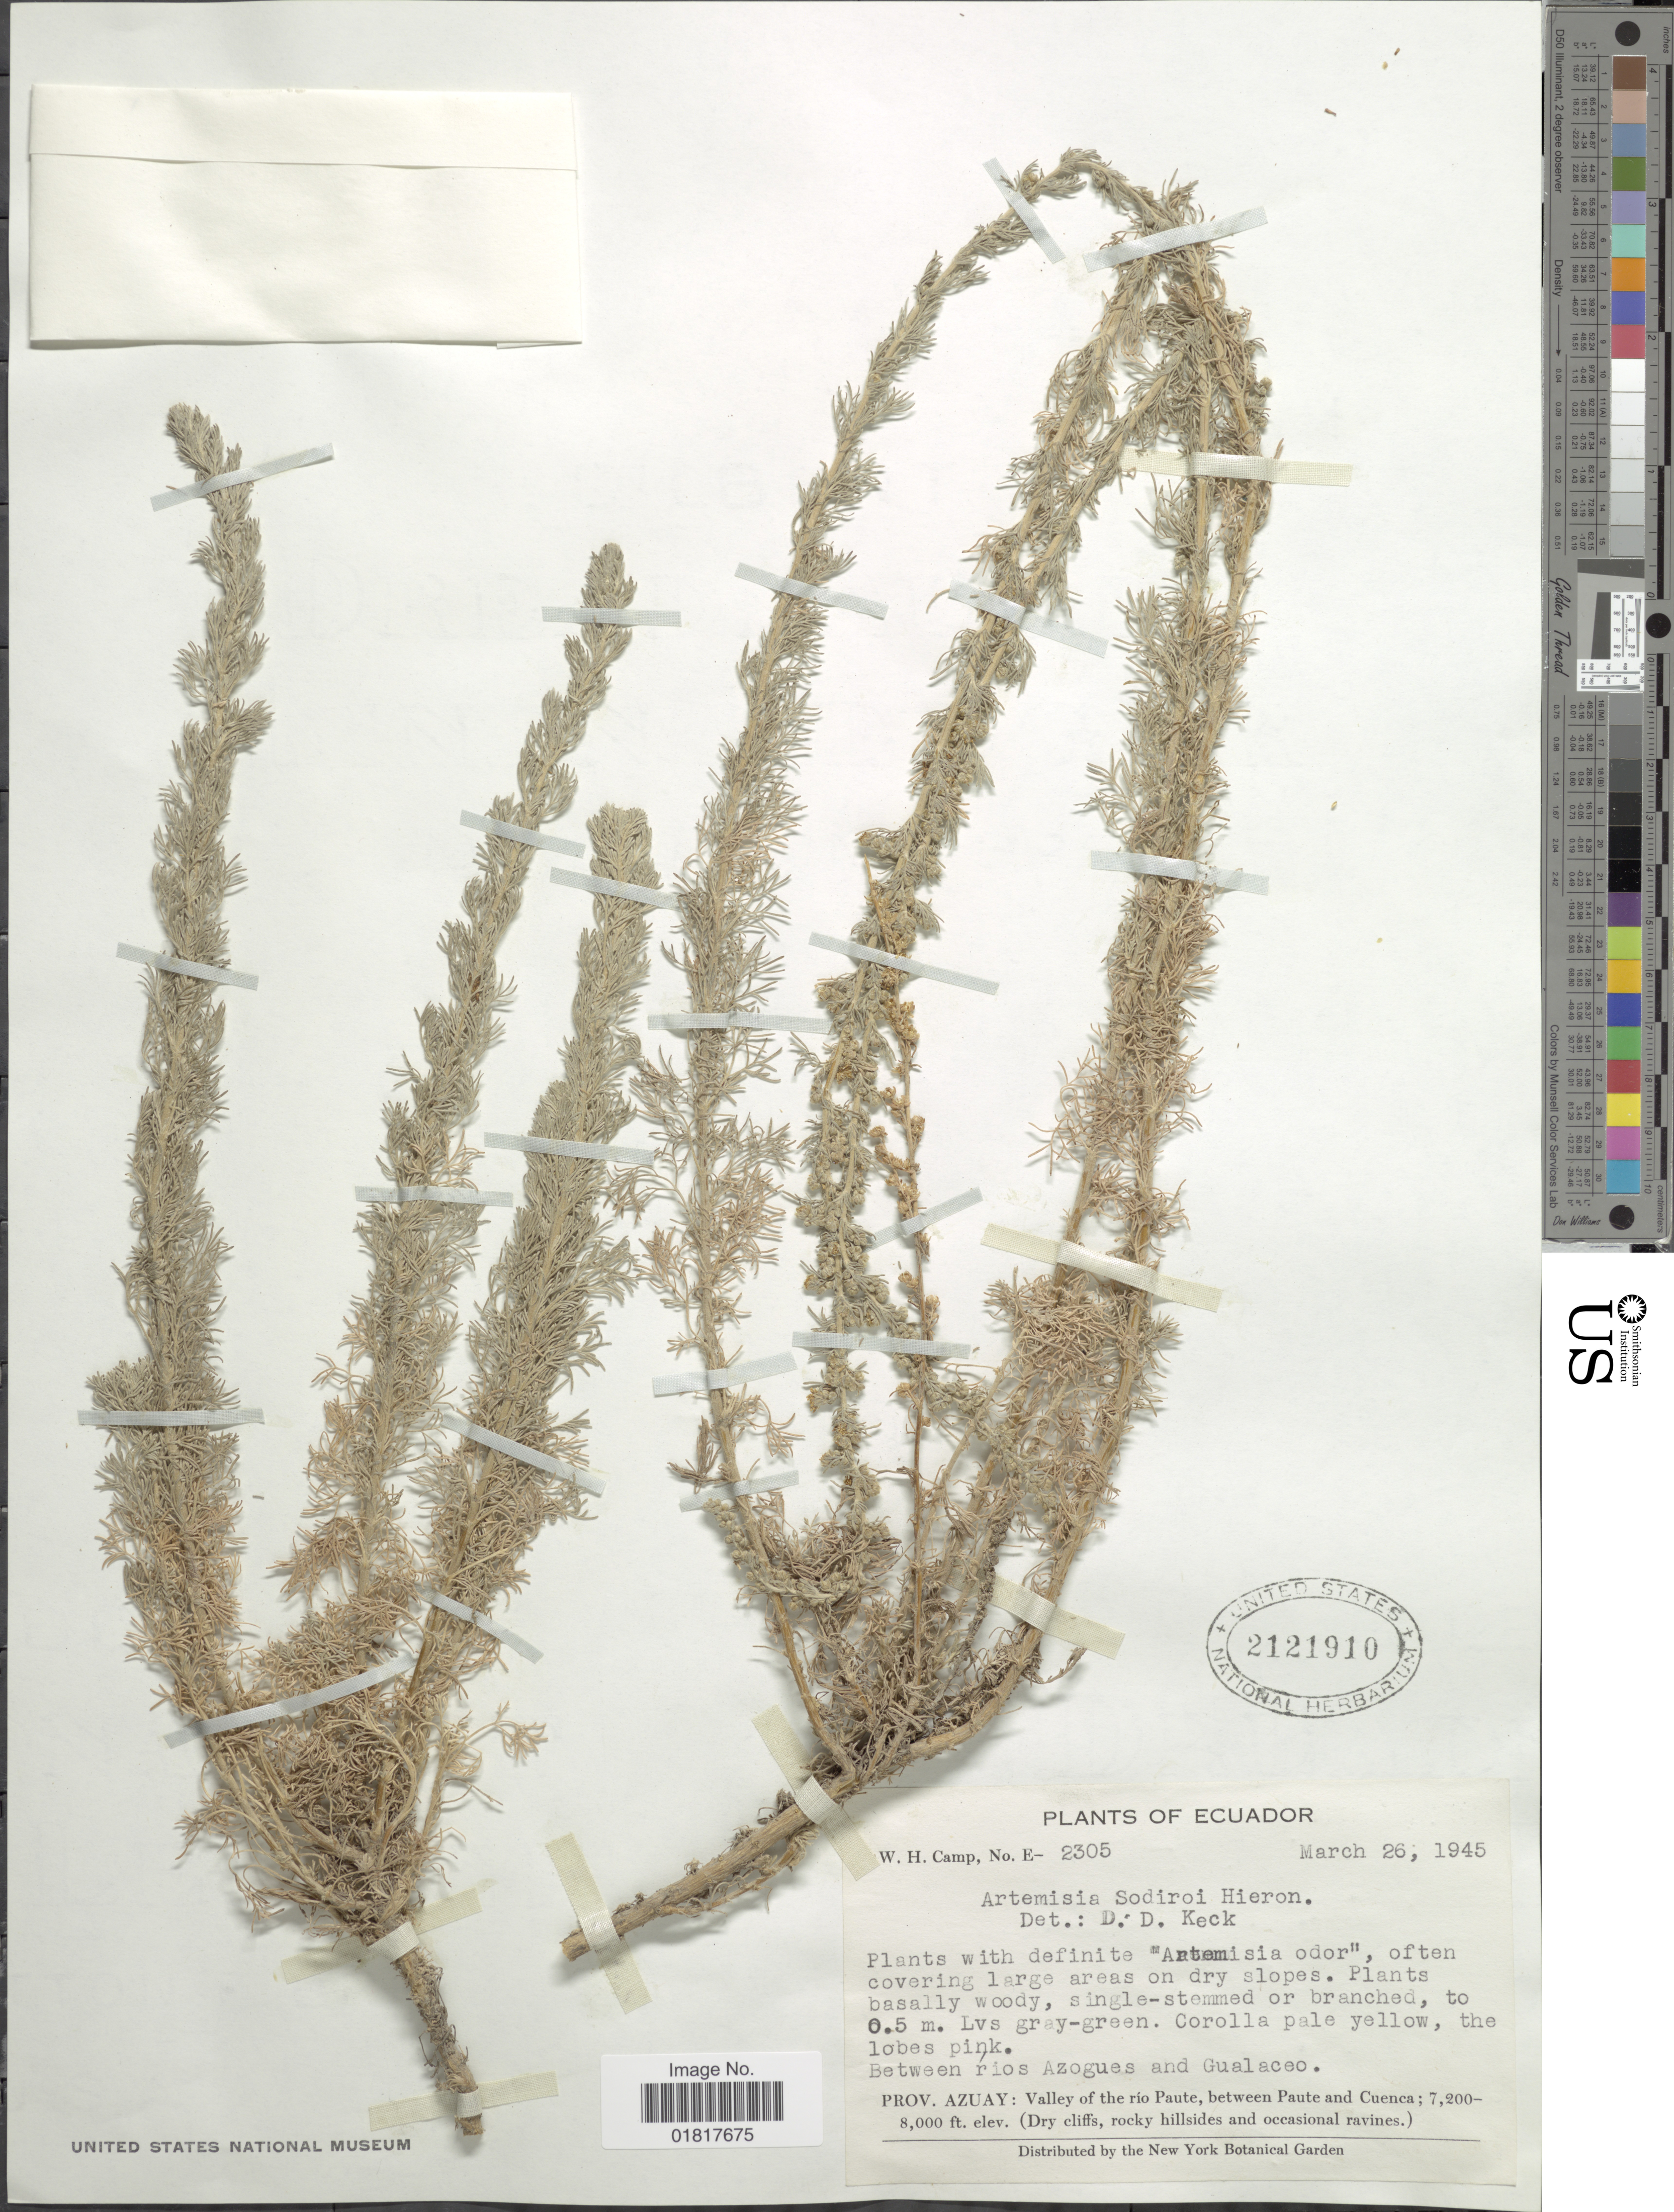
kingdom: Plantae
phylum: Tracheophyta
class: Magnoliopsida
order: Asterales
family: Asteraceae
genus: Artemisia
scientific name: Artemisia sodiroi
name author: Hieron.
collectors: W. H. Camp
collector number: E-2305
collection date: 1945-03-26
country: Ecuador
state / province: Azuay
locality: Between rios Azogues and Gualaceo, Valley of the río Paute, between Paute and Cuenca (dry cliffs, rocky hillsides and occasional ravines)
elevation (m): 2195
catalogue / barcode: US 2121910